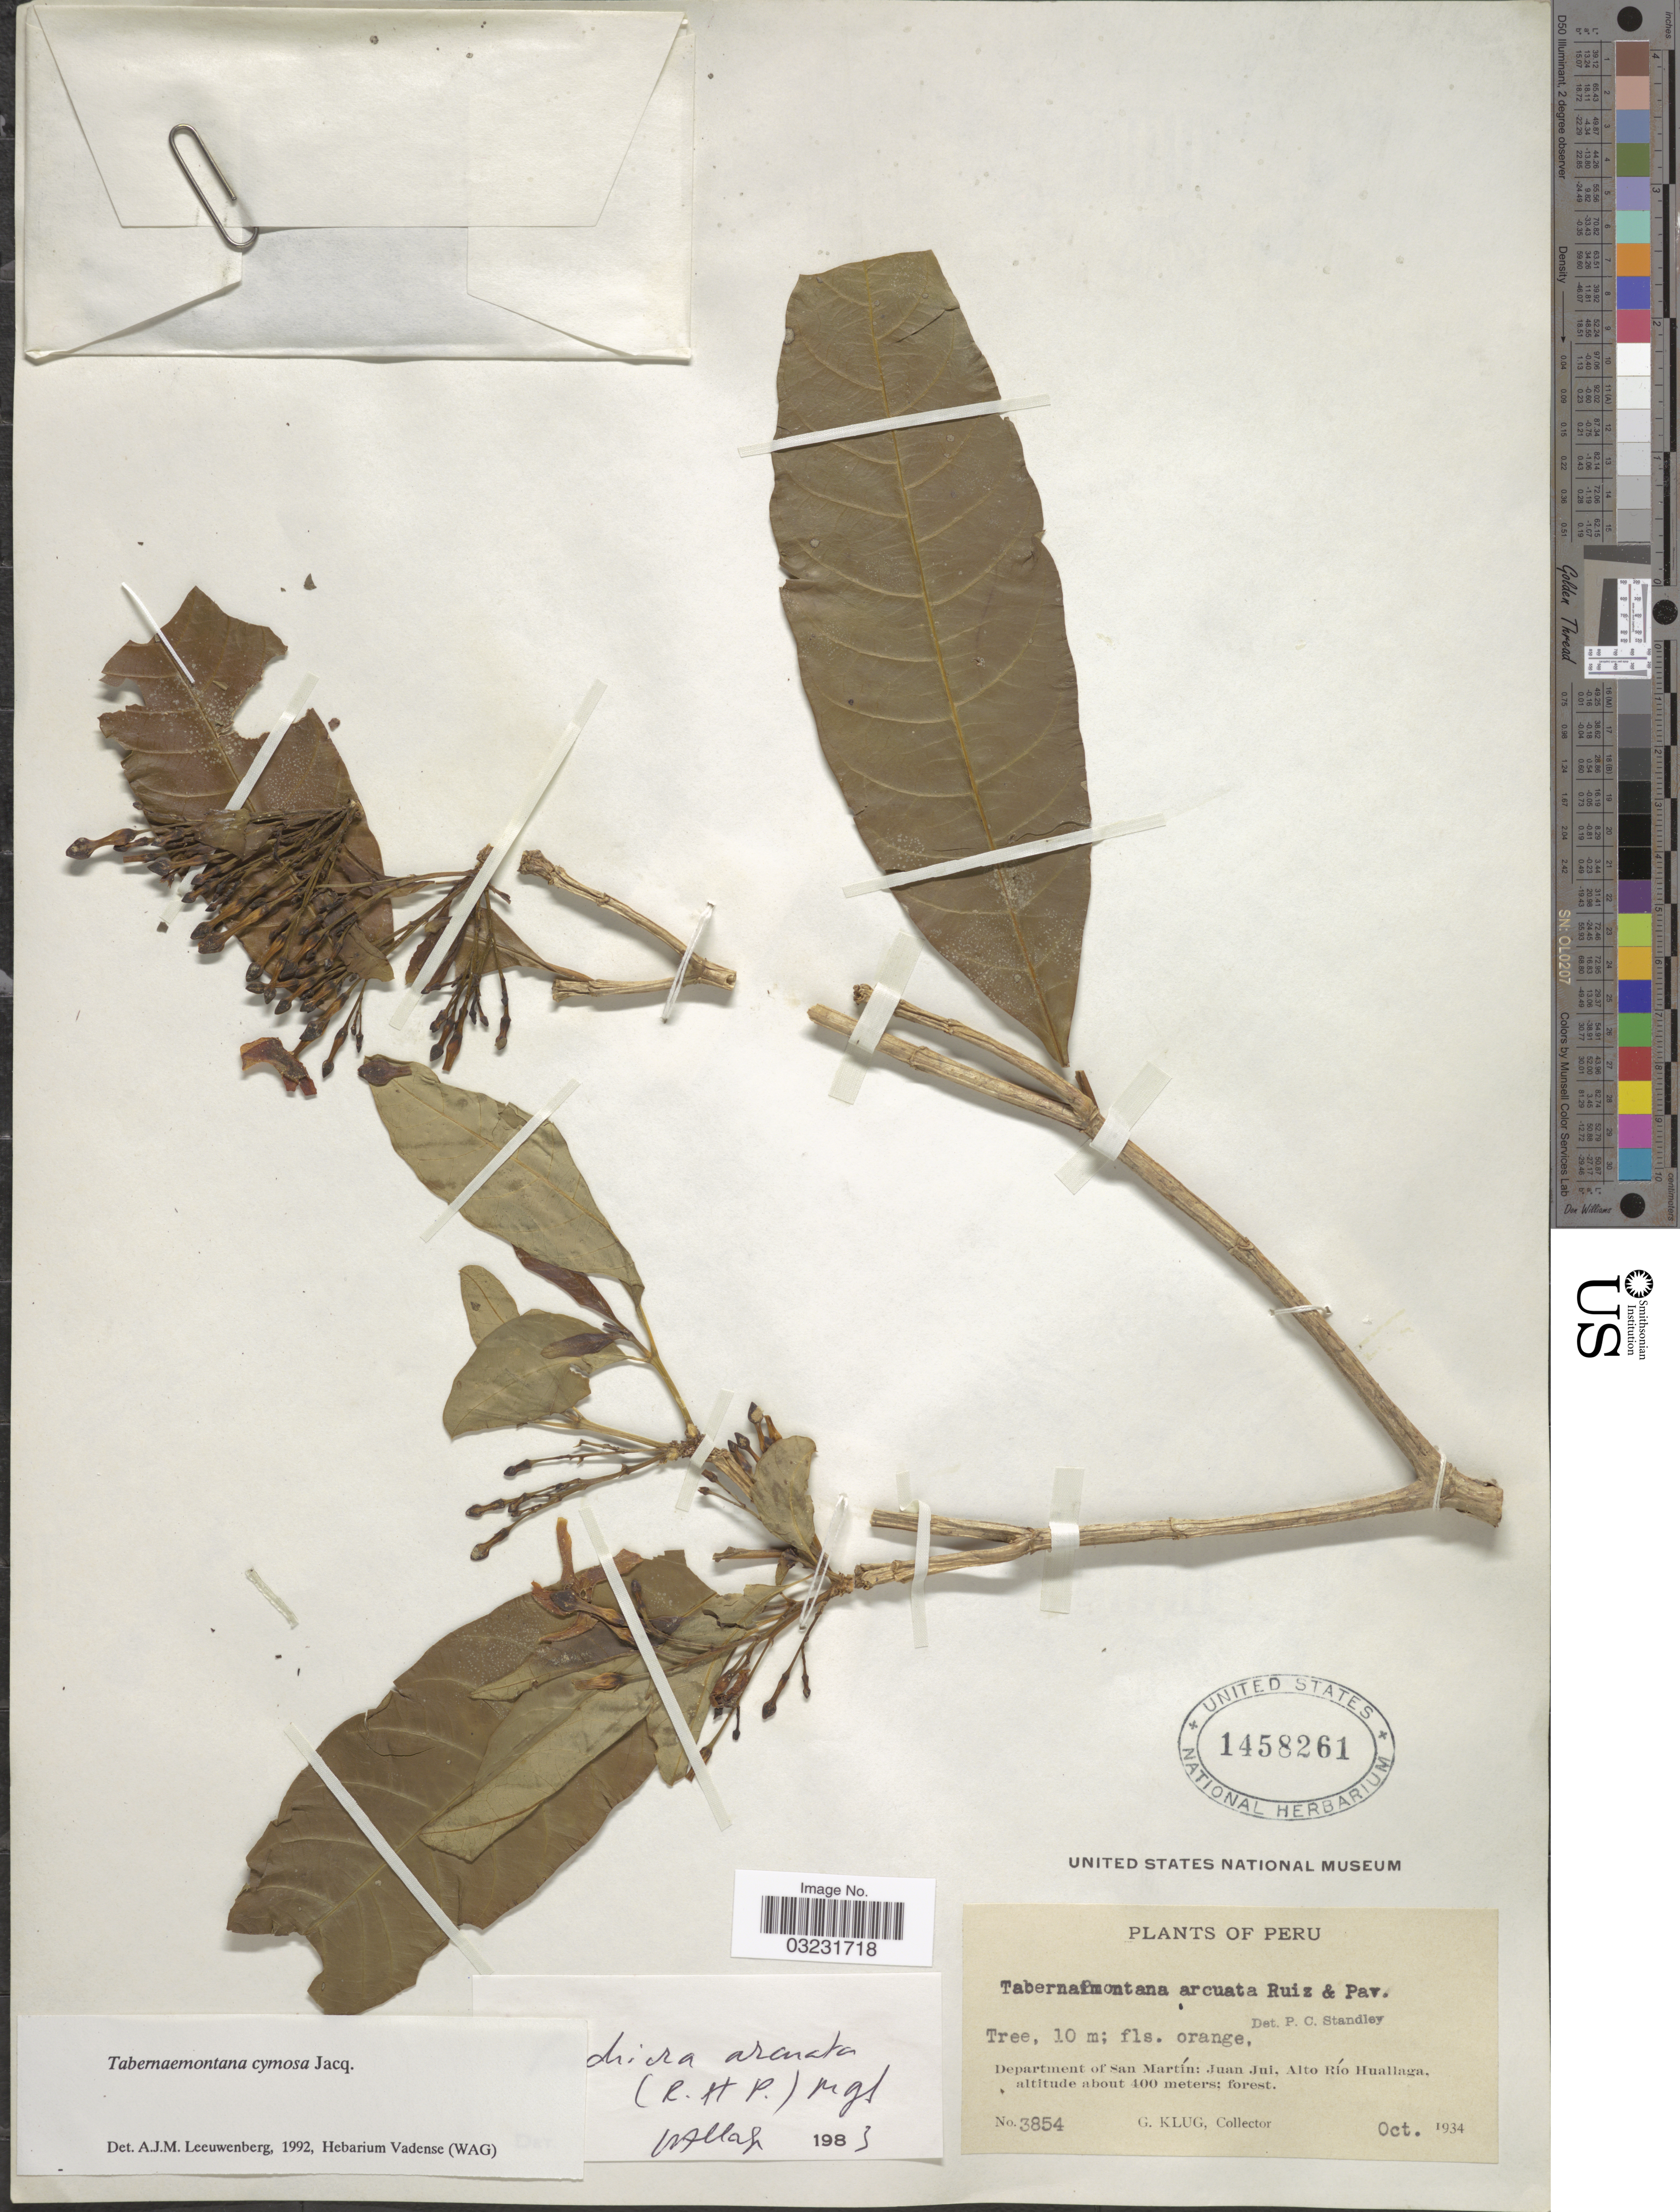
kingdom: Plantae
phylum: Tracheophyta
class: Magnoliopsida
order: Gentianales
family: Apocynaceae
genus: Tabernaemontana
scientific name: Tabernaemontana cymosa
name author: Jacq.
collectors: G. Klug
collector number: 3854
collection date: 1934-10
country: Peru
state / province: San Martín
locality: Department of San Martín: Juan Jui. Alto Río Huallaga.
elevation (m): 400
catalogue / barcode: US 1458261